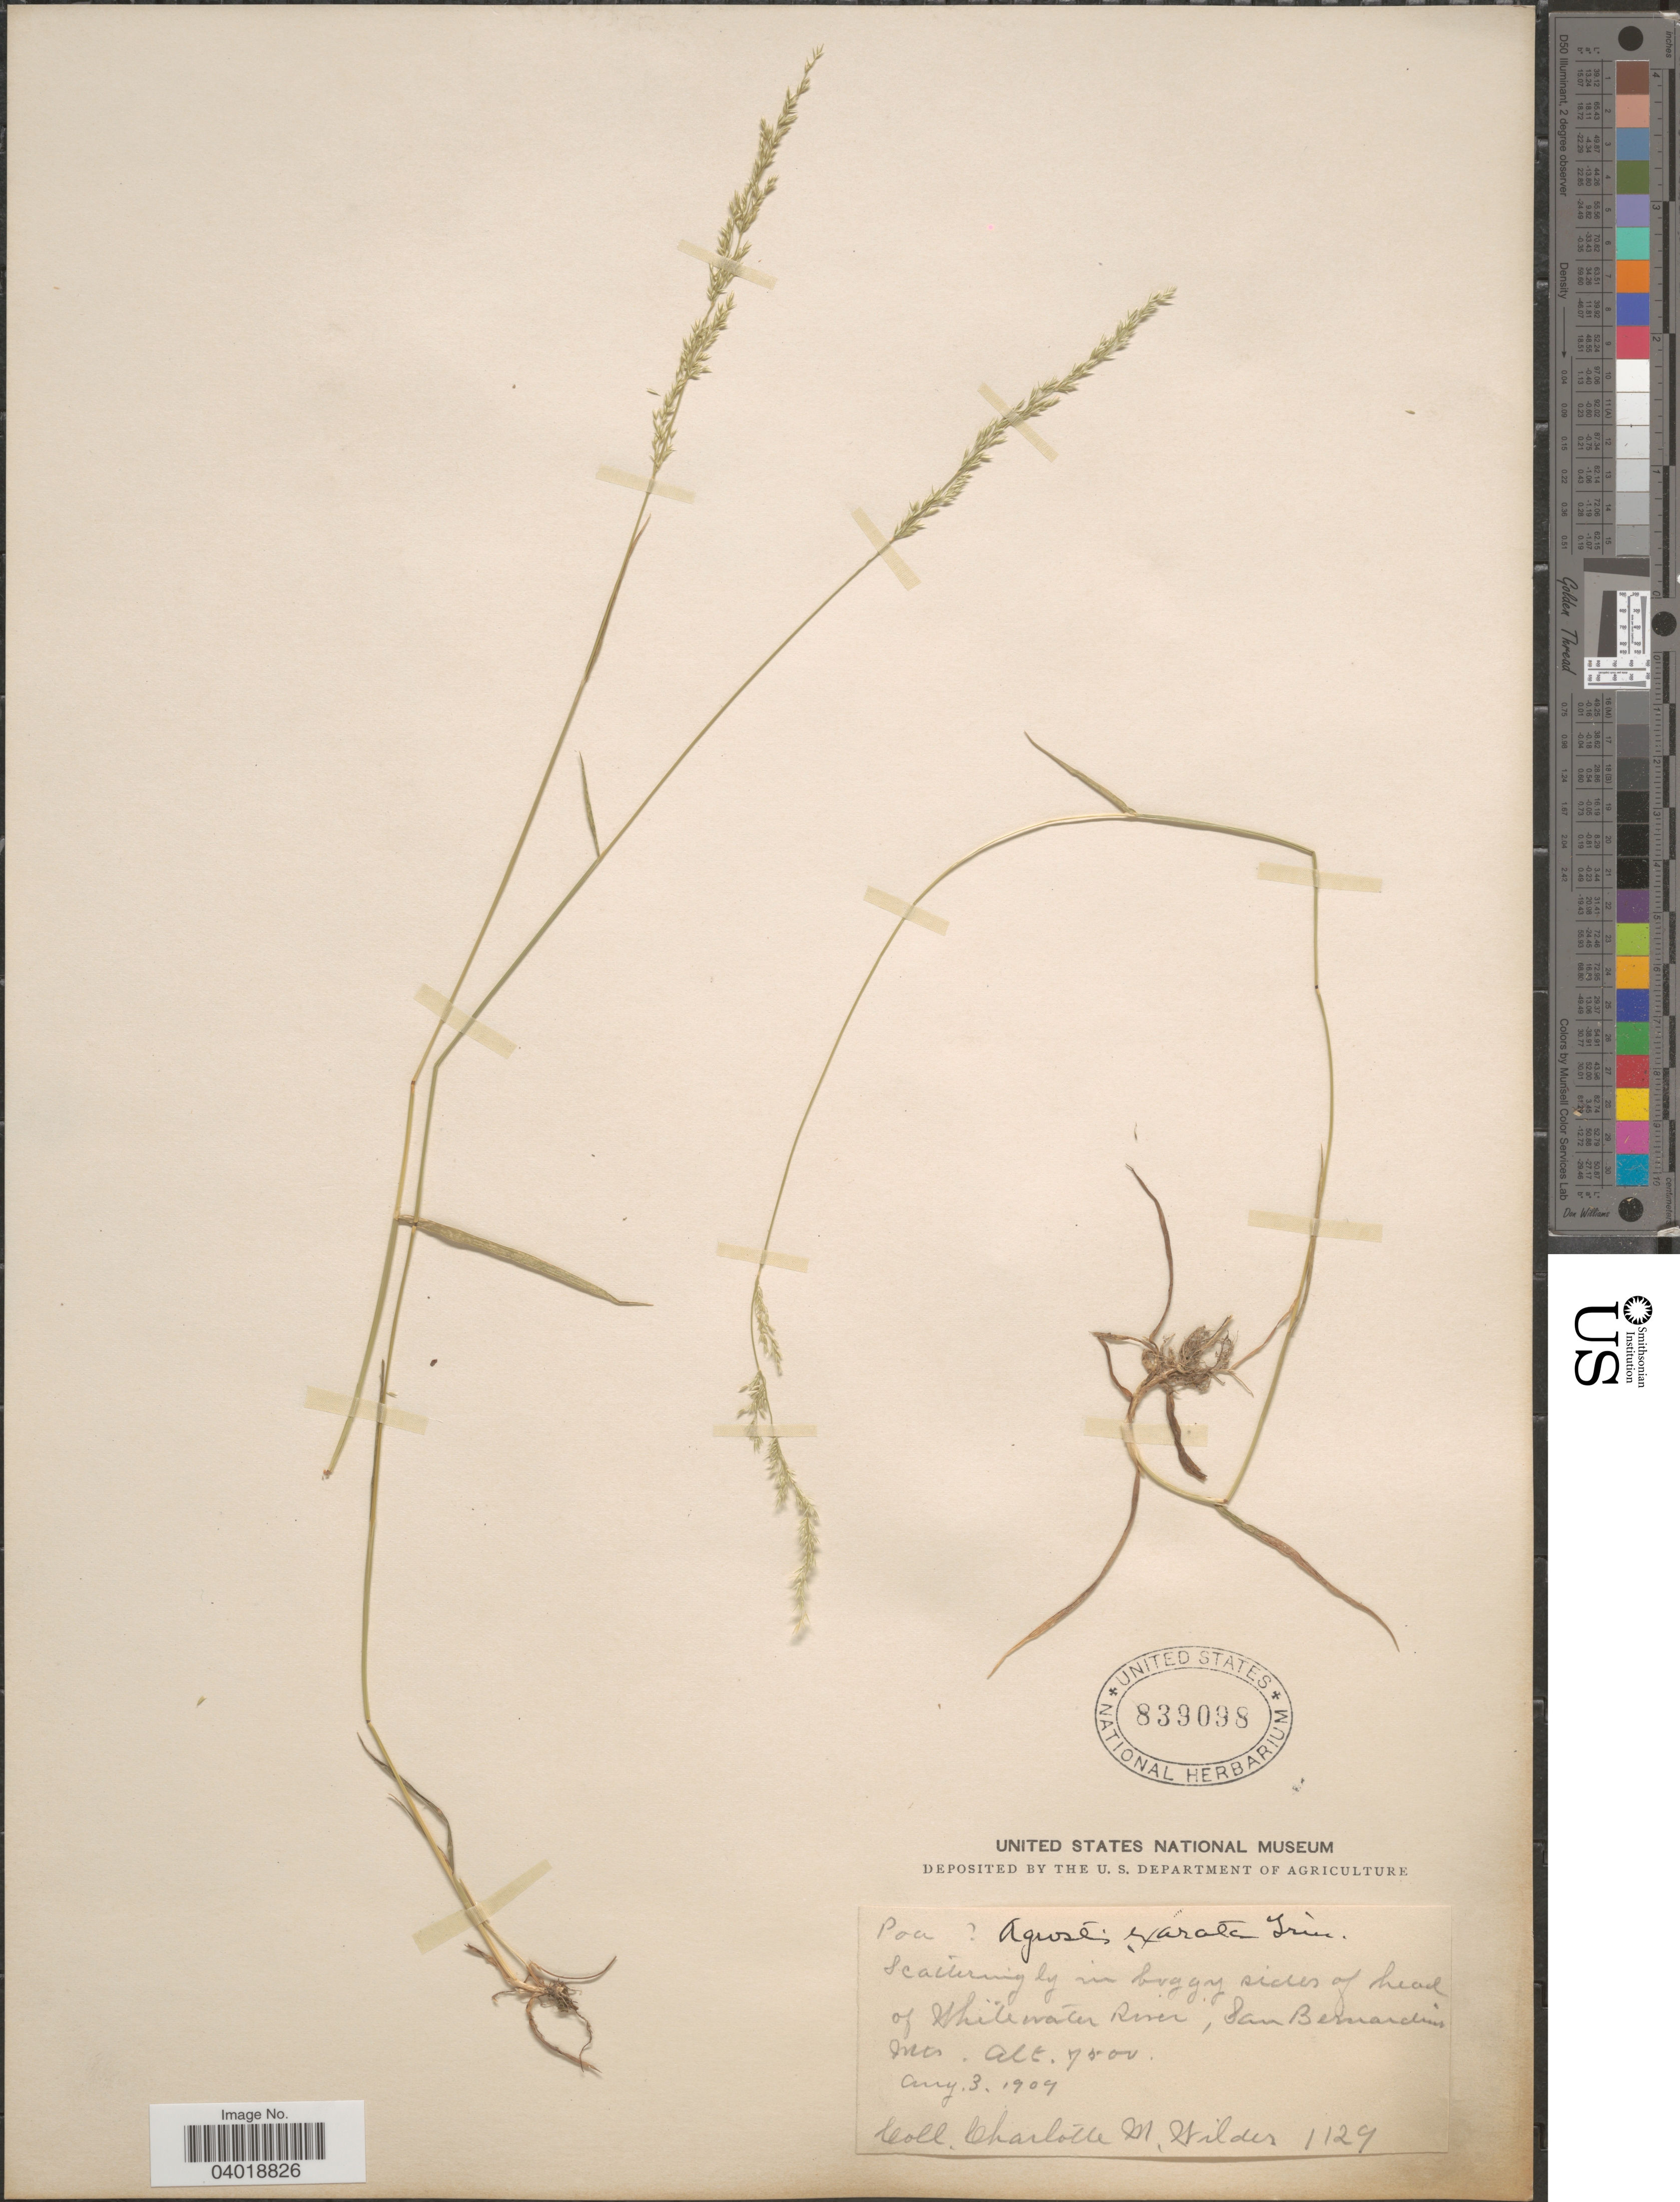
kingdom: Plantae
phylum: Tracheophyta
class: Liliopsida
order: Poales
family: Poaceae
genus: Agrostis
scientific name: Agrostis exarata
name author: Trin.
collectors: C. Wilder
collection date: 1909-08-03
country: United States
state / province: California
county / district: San Bernardino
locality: In boggy sides of head of Whitewater River, San Bernardino Mts.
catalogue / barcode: US 839098